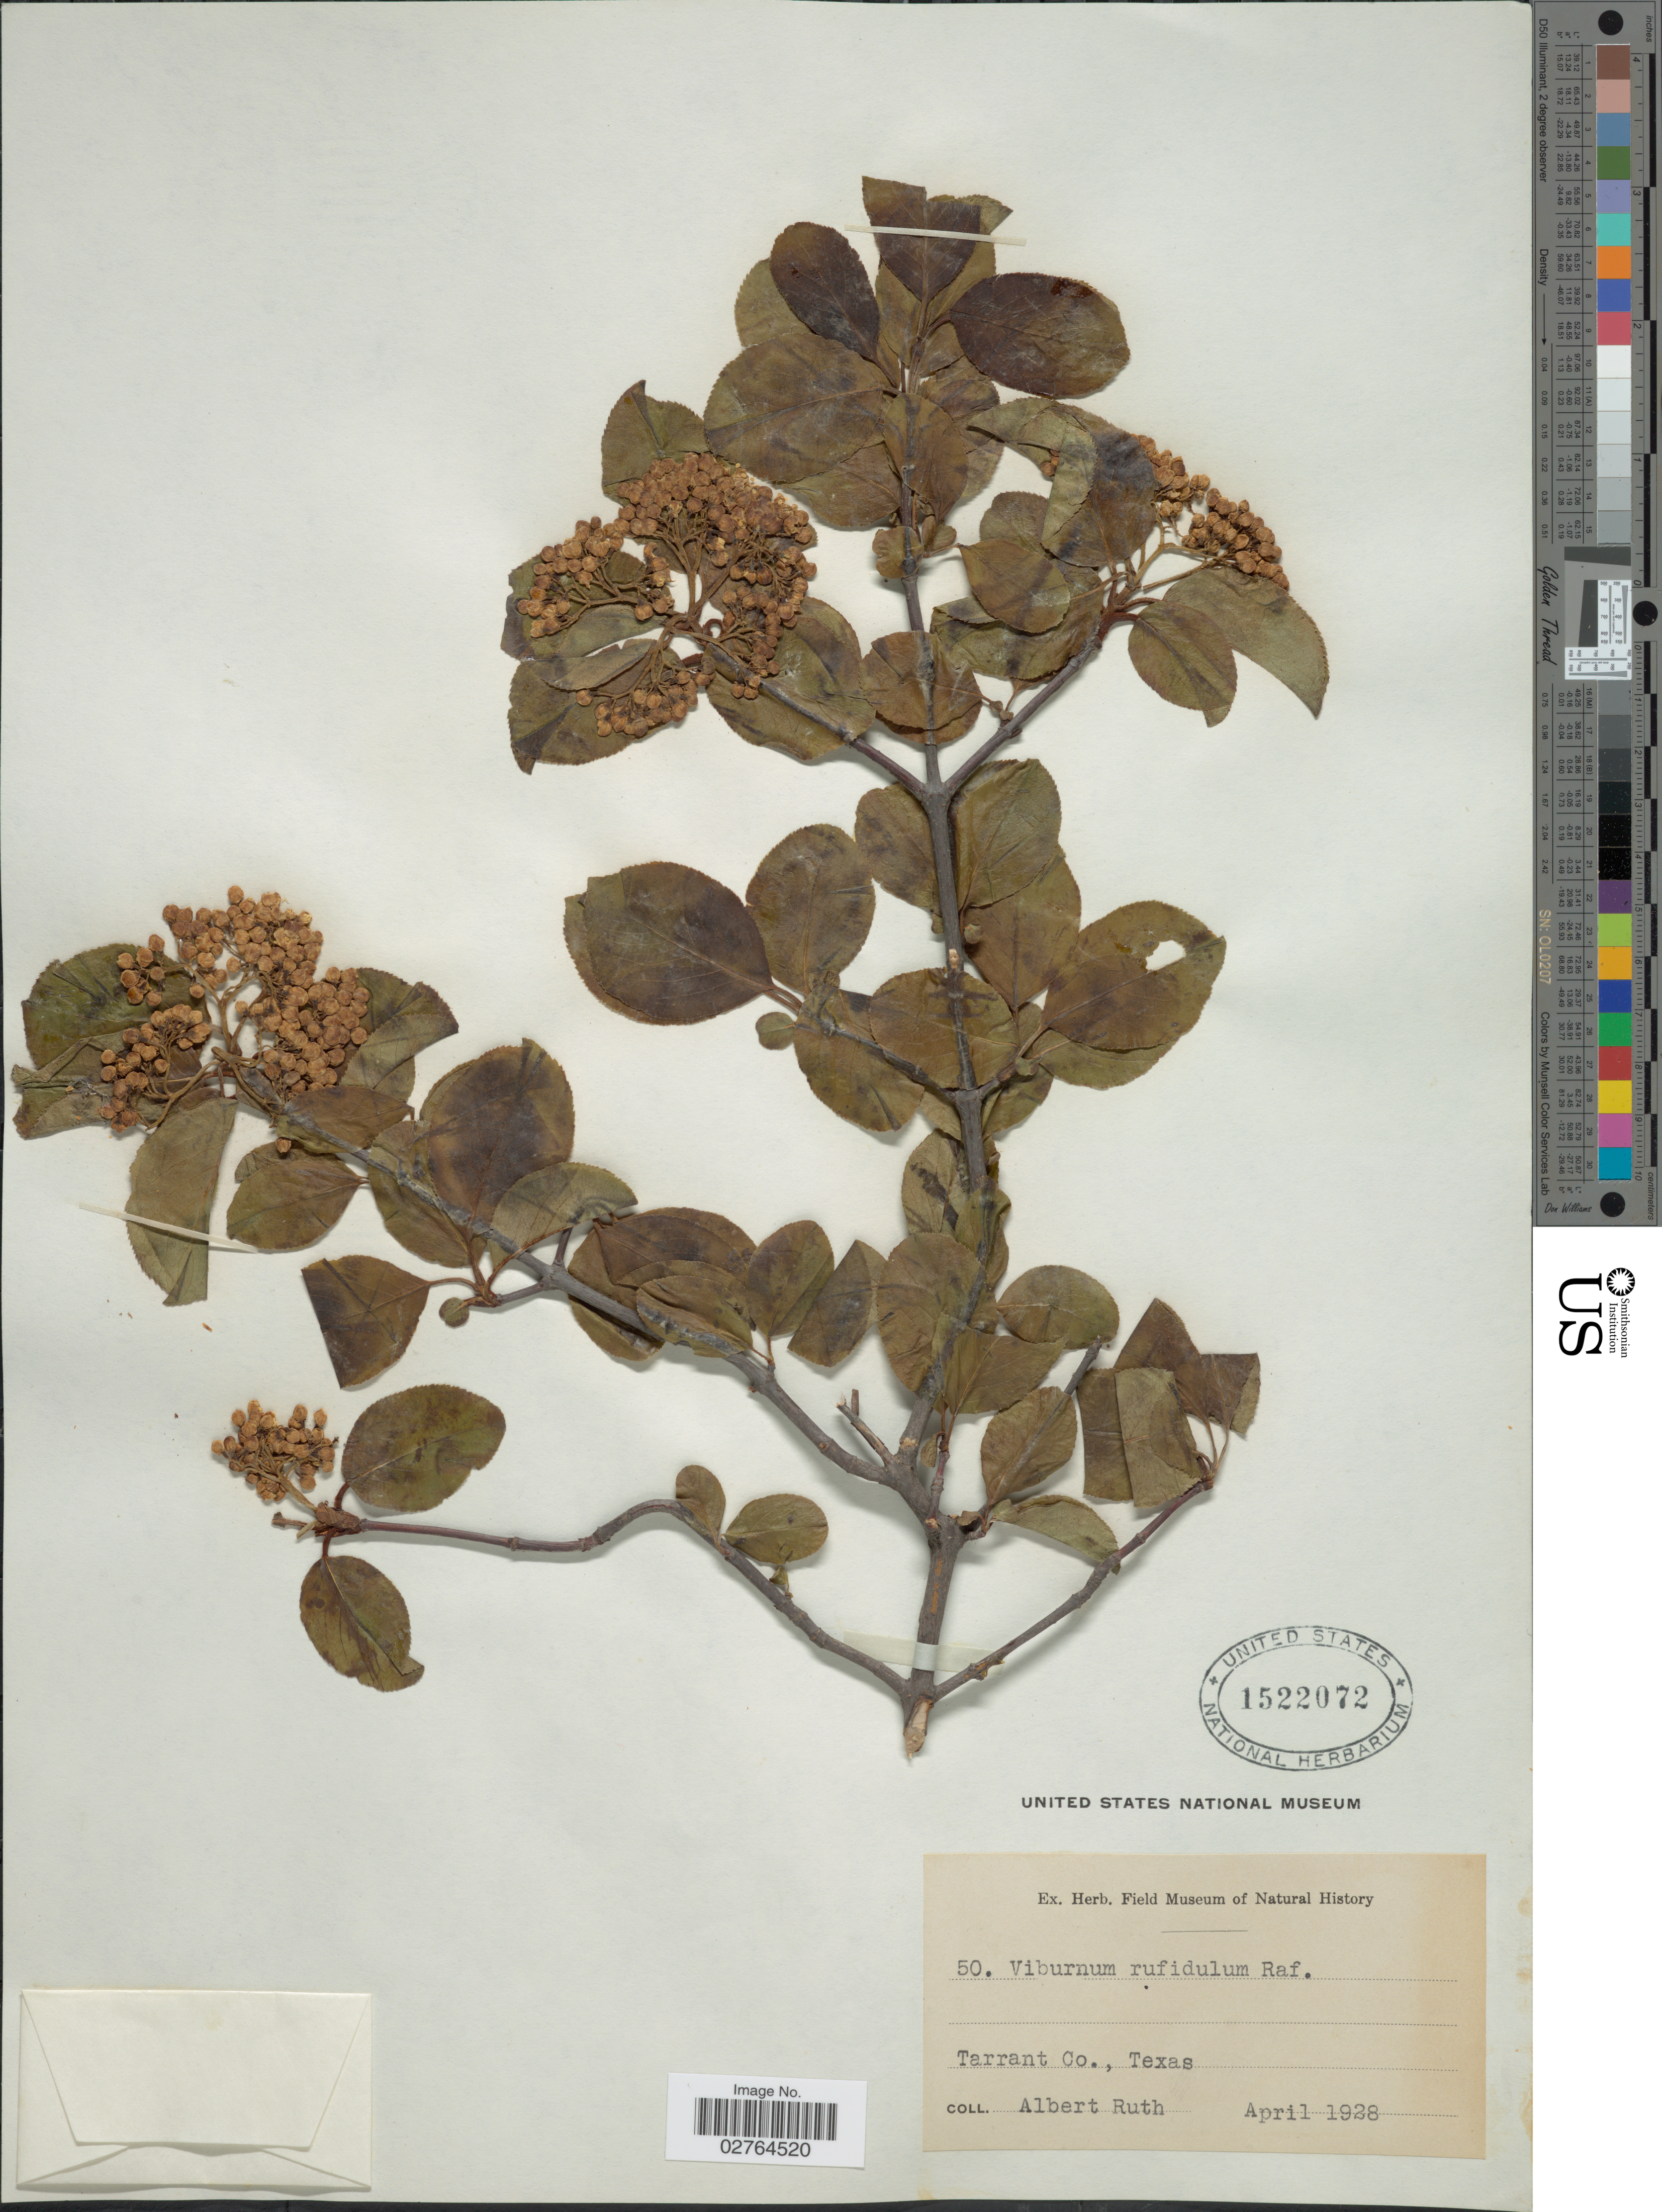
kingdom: Plantae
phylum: Tracheophyta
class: Magnoliopsida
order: Dipsacales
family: Viburnaceae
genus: Viburnum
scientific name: Viburnum rufidulum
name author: Raf.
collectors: A. Ruth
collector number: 50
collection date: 1928-04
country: United States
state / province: Texas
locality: Tarrant Co.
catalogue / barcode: US 1522072